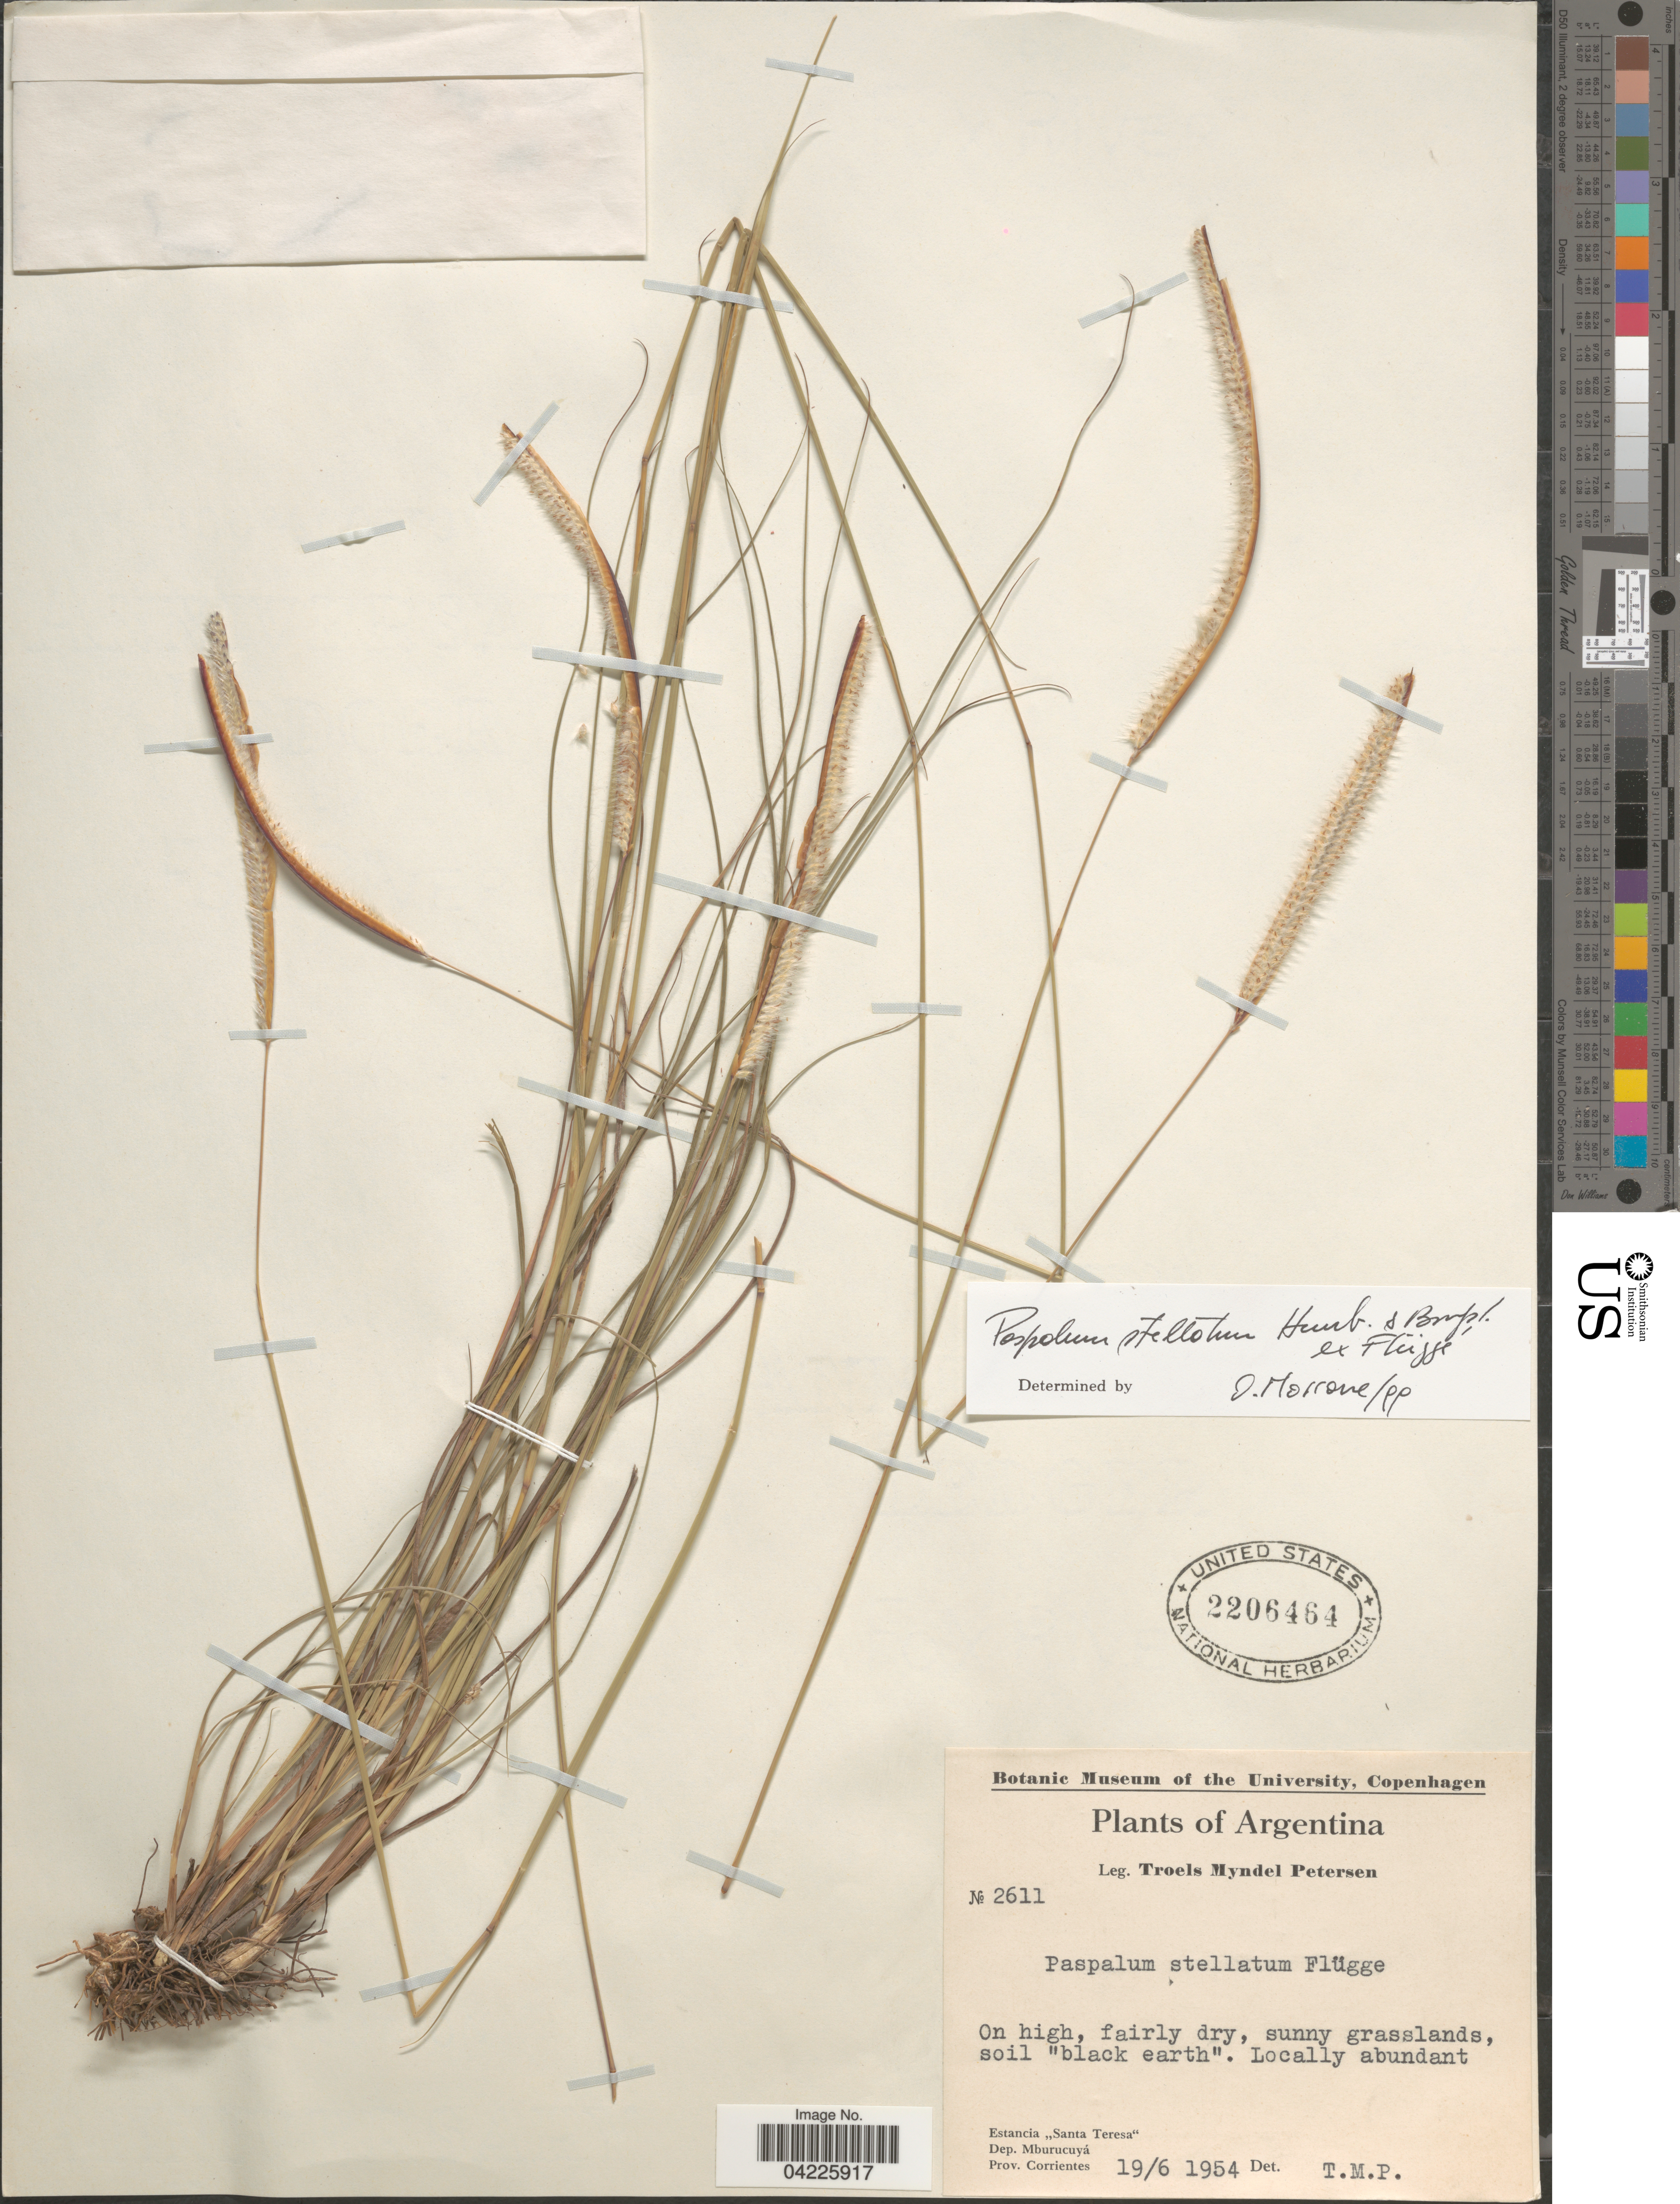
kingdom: Plantae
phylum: Tracheophyta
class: Liliopsida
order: Poales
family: Poaceae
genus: Paspalum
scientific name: Paspalum stellatum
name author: Humb. & Bonpl. ex Flüggé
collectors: T. M. Petersen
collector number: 2611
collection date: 1954-06-19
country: Argentina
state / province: Corrientes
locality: Estancia "Santa Teresa". Dep. Mburucuyá.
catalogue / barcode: US 2206464